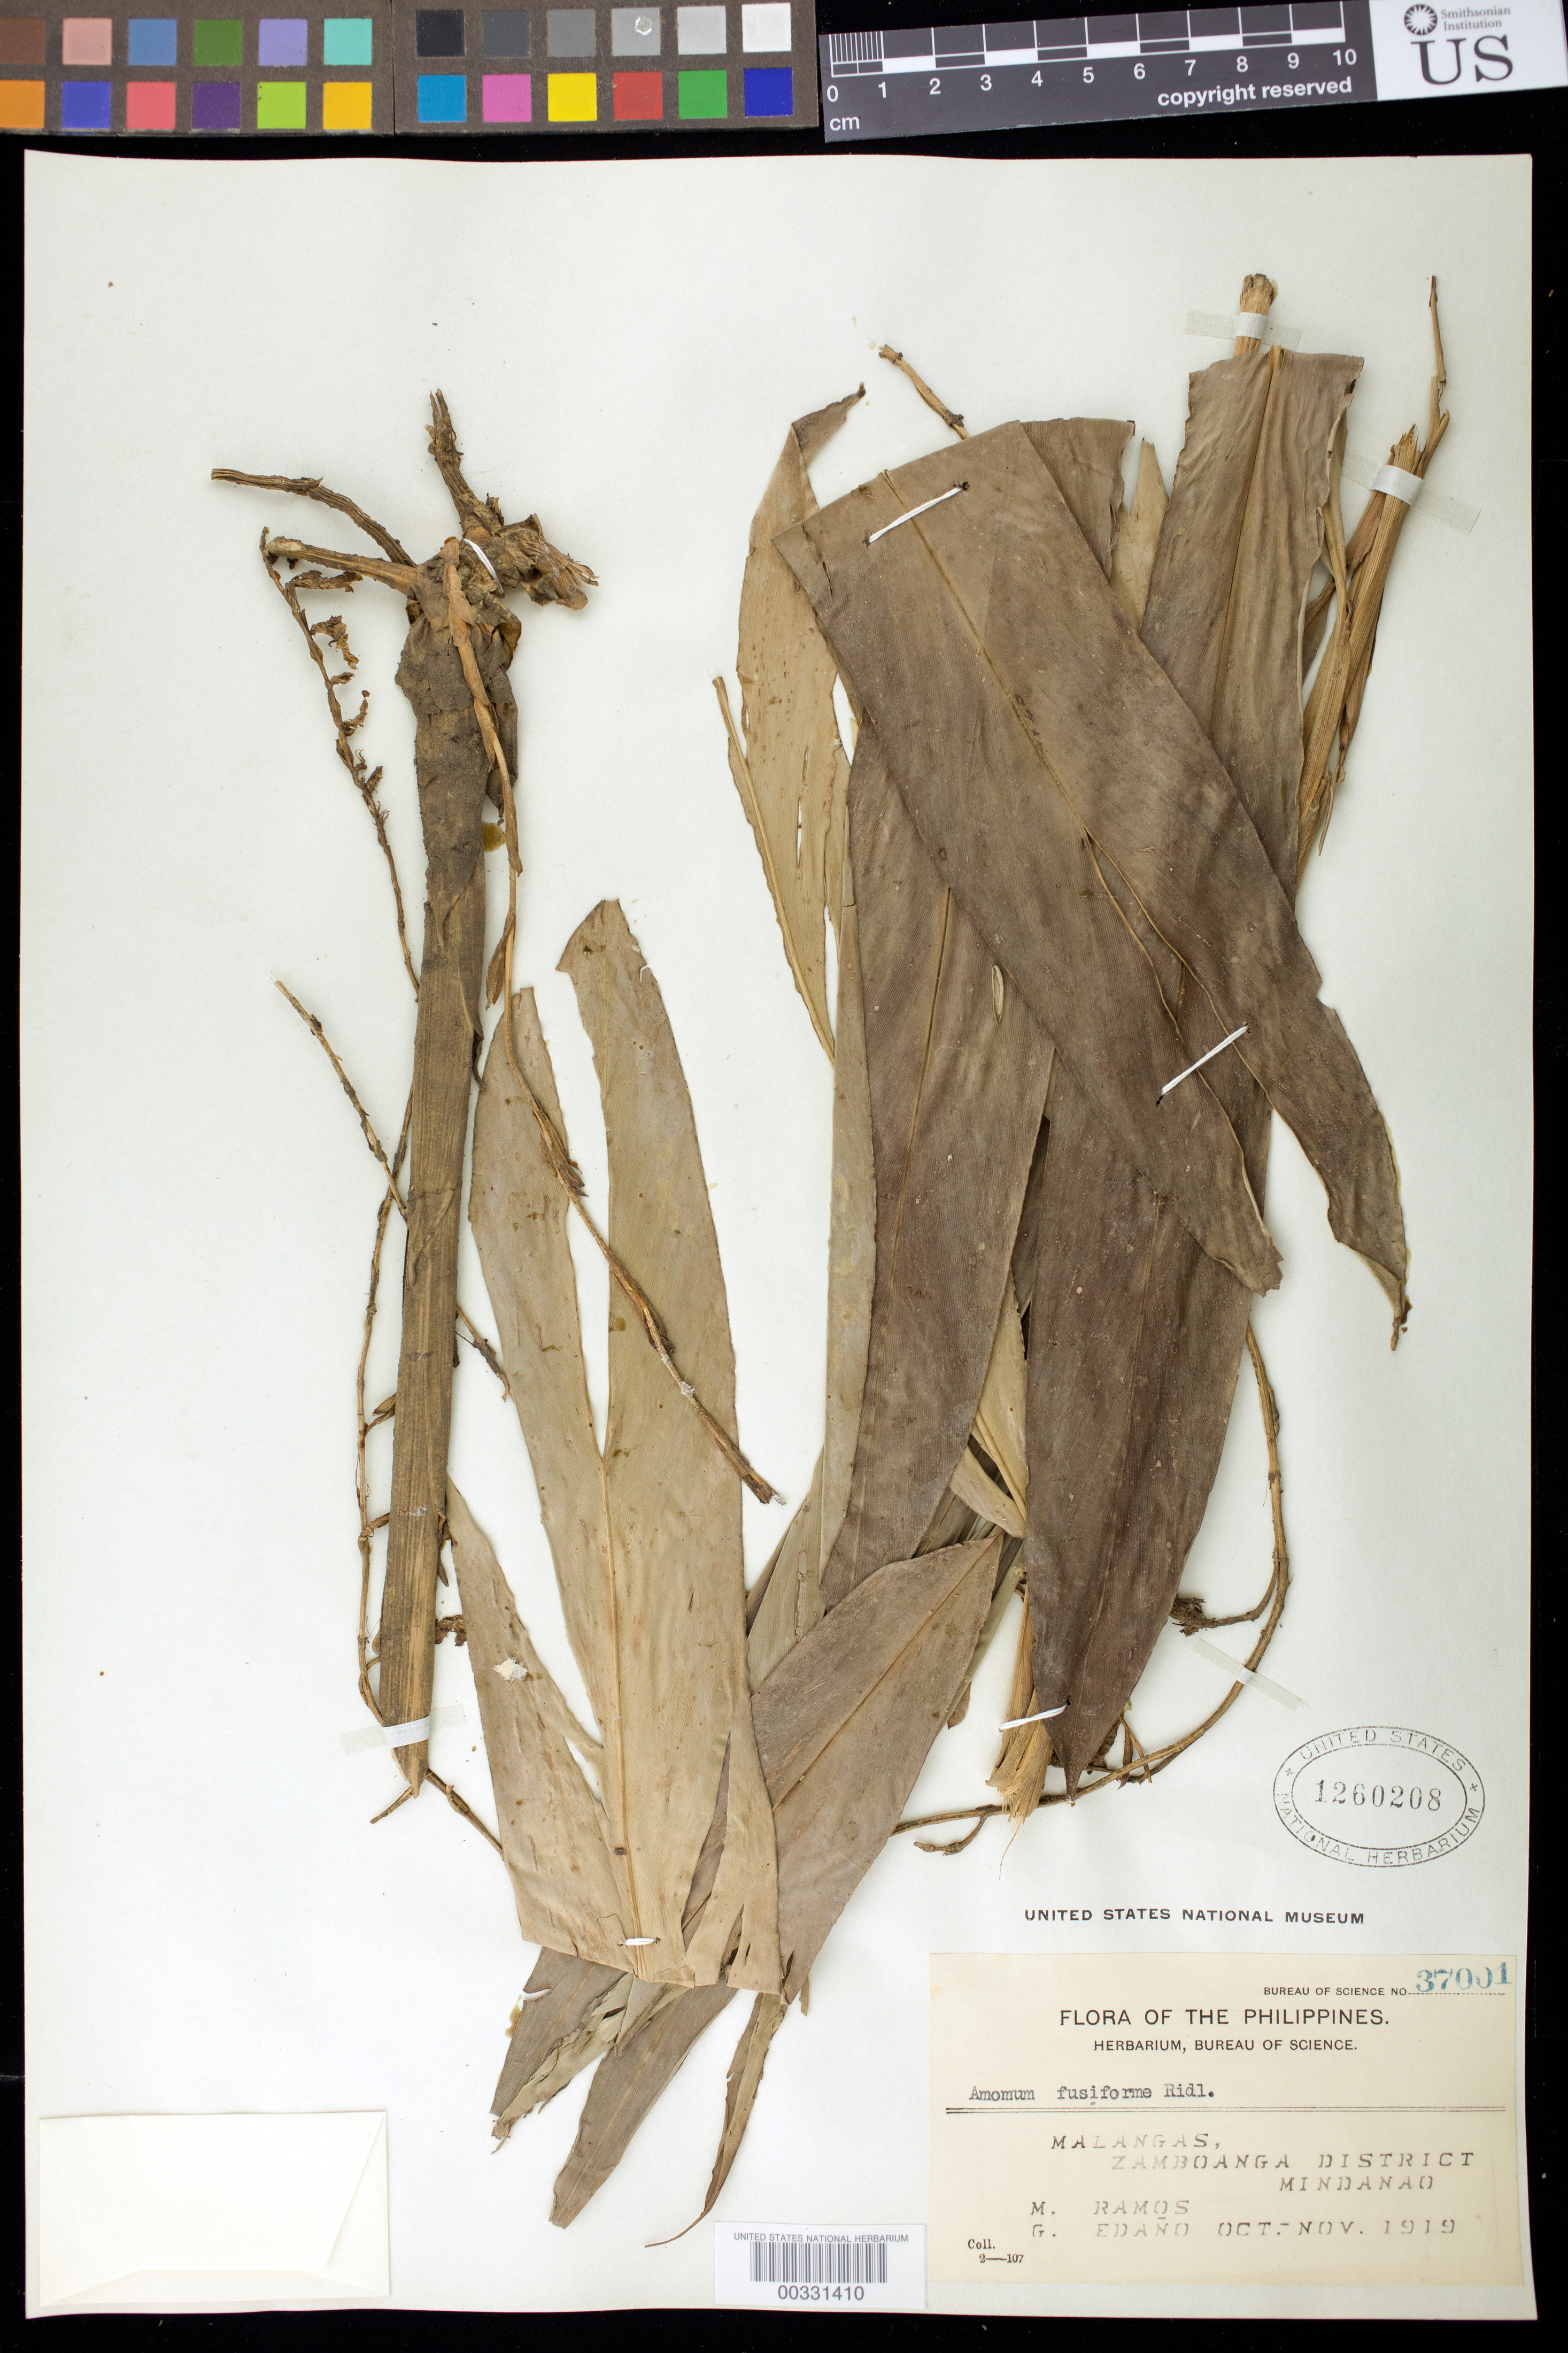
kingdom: Plantae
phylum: Tracheophyta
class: Liliopsida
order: Zingiberales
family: Zingiberaceae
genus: Sulettaria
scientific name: Sulettaria longituba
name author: (Ridl.) A.D. Poulsen & Mathisen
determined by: Docot, Rudolph Valentino A.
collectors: M. Ramos & G. E. Edaño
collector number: Bur. Sci. 37001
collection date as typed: Oct 1919 to -- Nov 1919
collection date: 1919-10/1919-11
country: Philippines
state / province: Zamboanga Peninsula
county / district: Zamboanga del Sur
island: Mindanao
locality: Malangas, zamboanga dist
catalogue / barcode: US 1260208